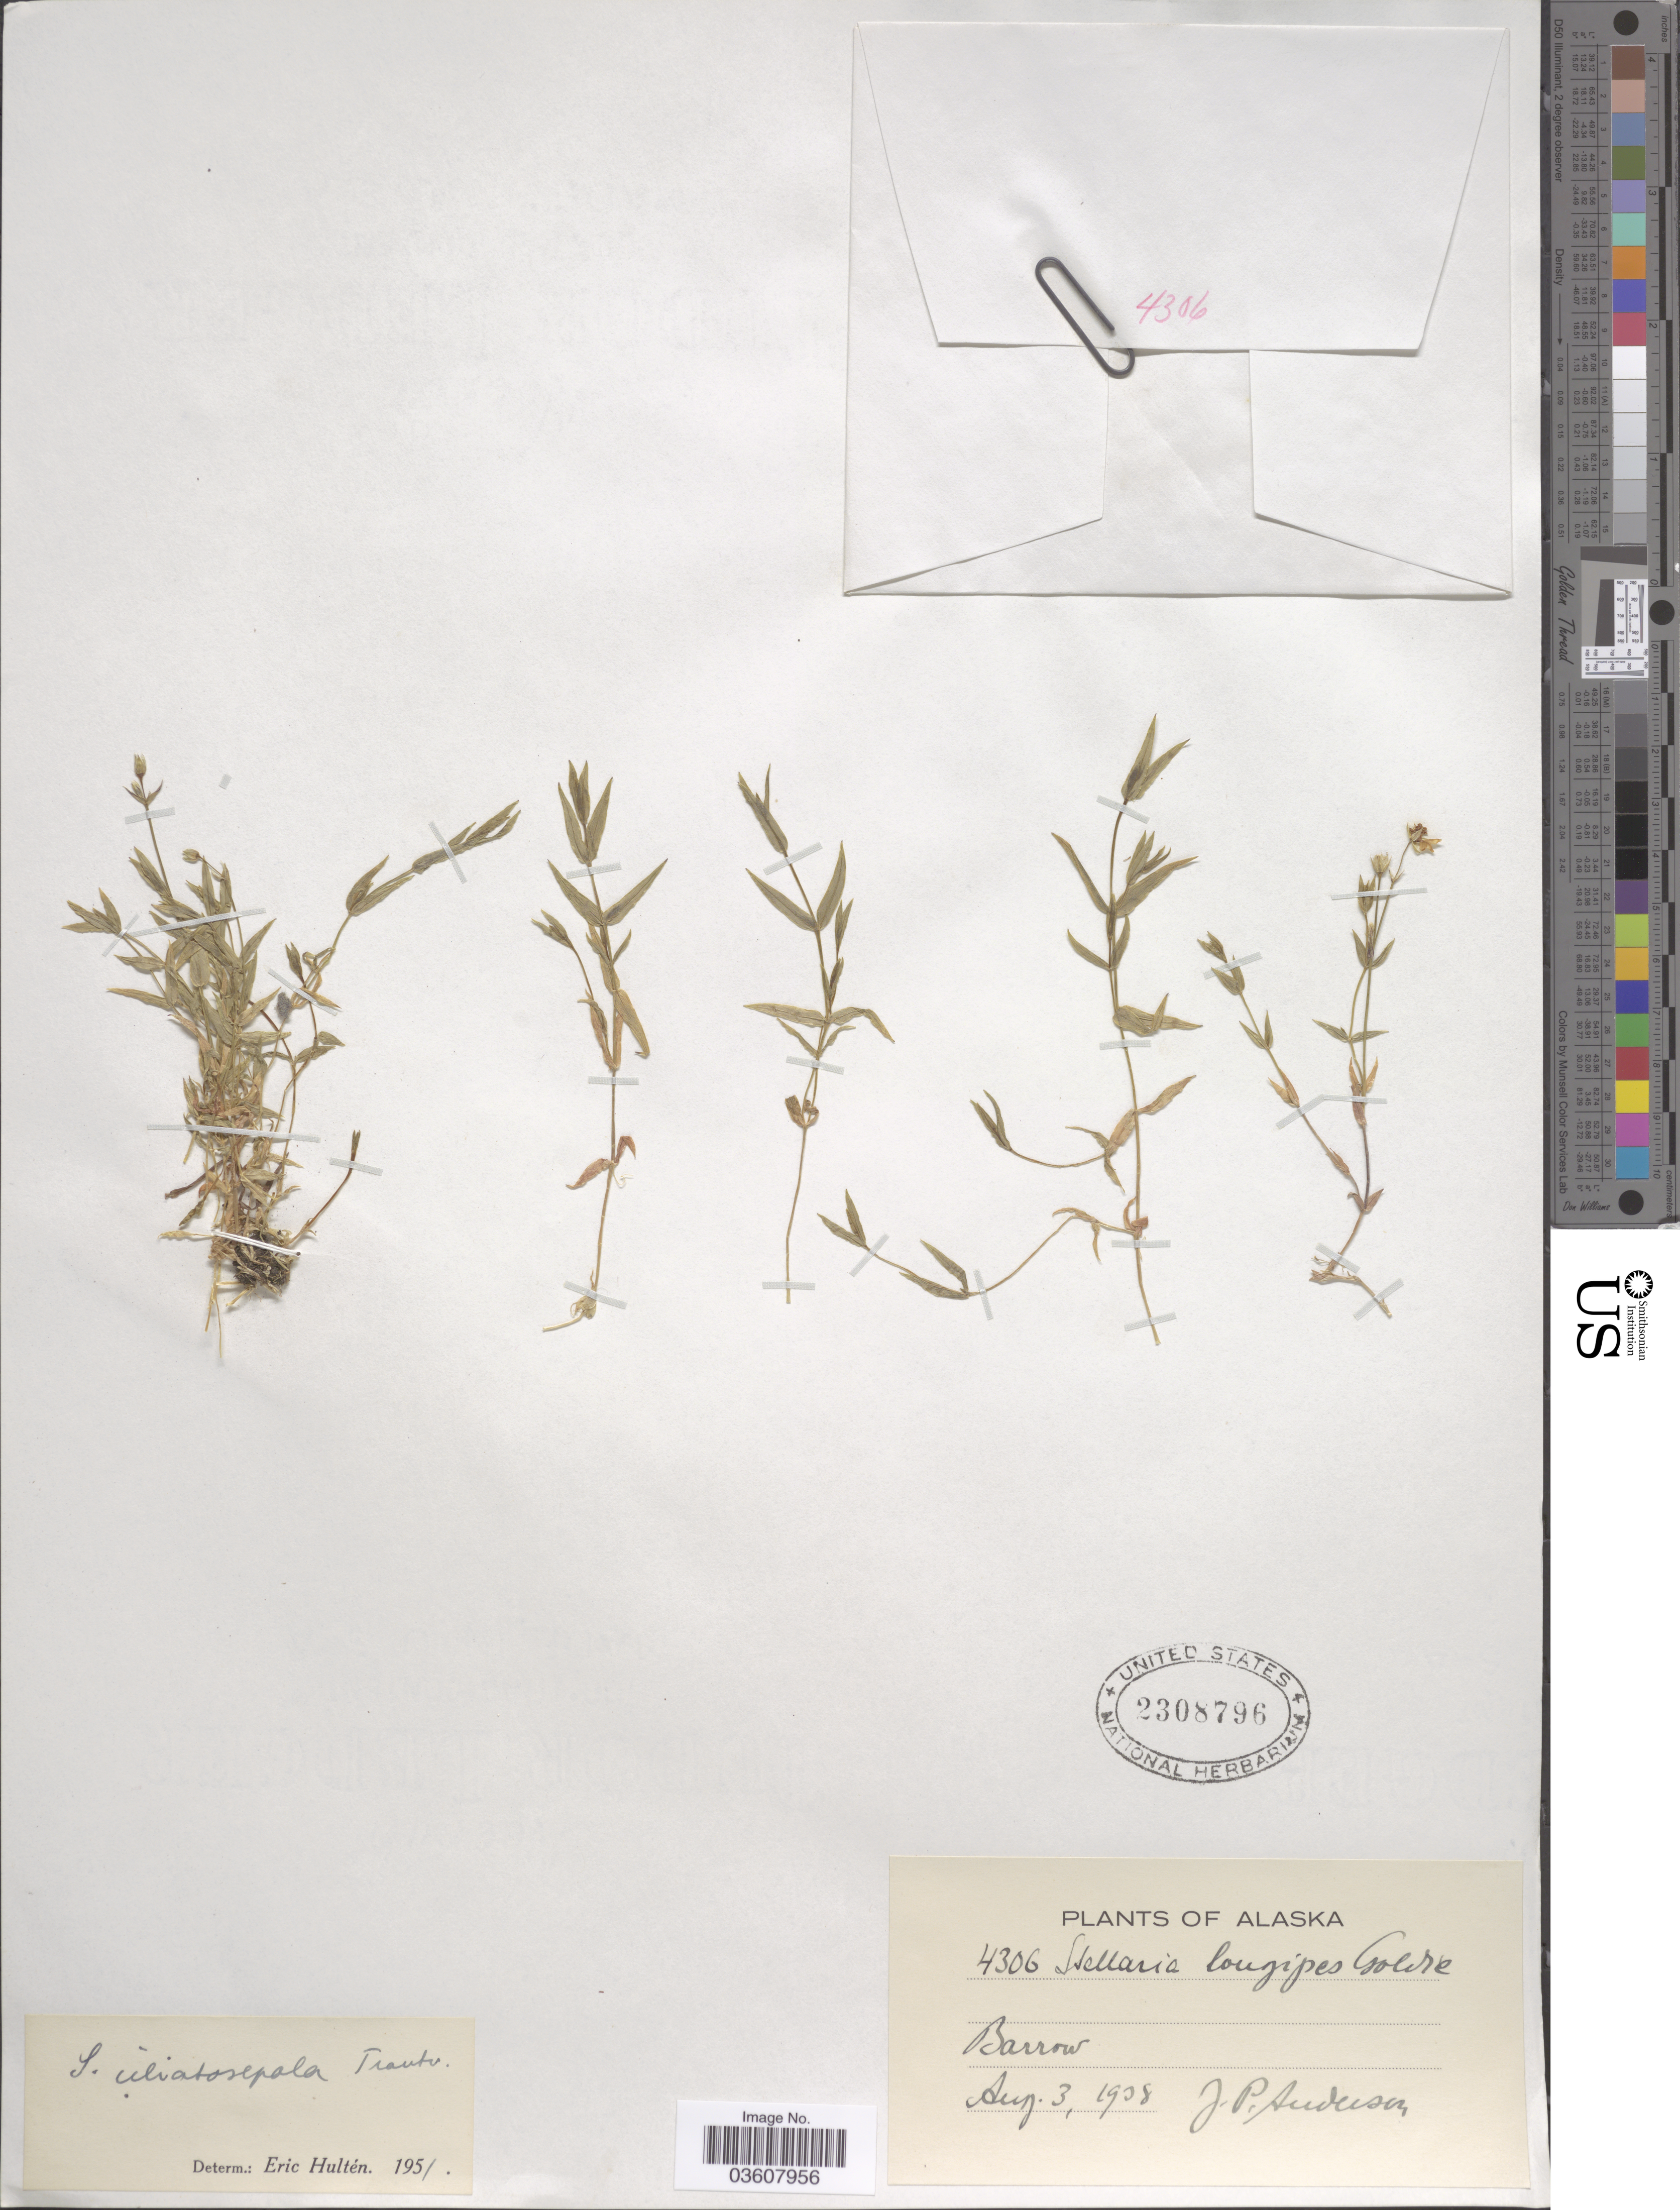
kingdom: Plantae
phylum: Tracheophyta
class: Magnoliopsida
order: Caryophyllales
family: Caryophyllaceae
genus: Stellaria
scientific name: Stellaria ciliatosepala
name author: Trautv.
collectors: J. P. Anderson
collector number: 4306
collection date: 1938-08-03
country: United States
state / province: Alaska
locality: Barrow.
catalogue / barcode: US 2308796